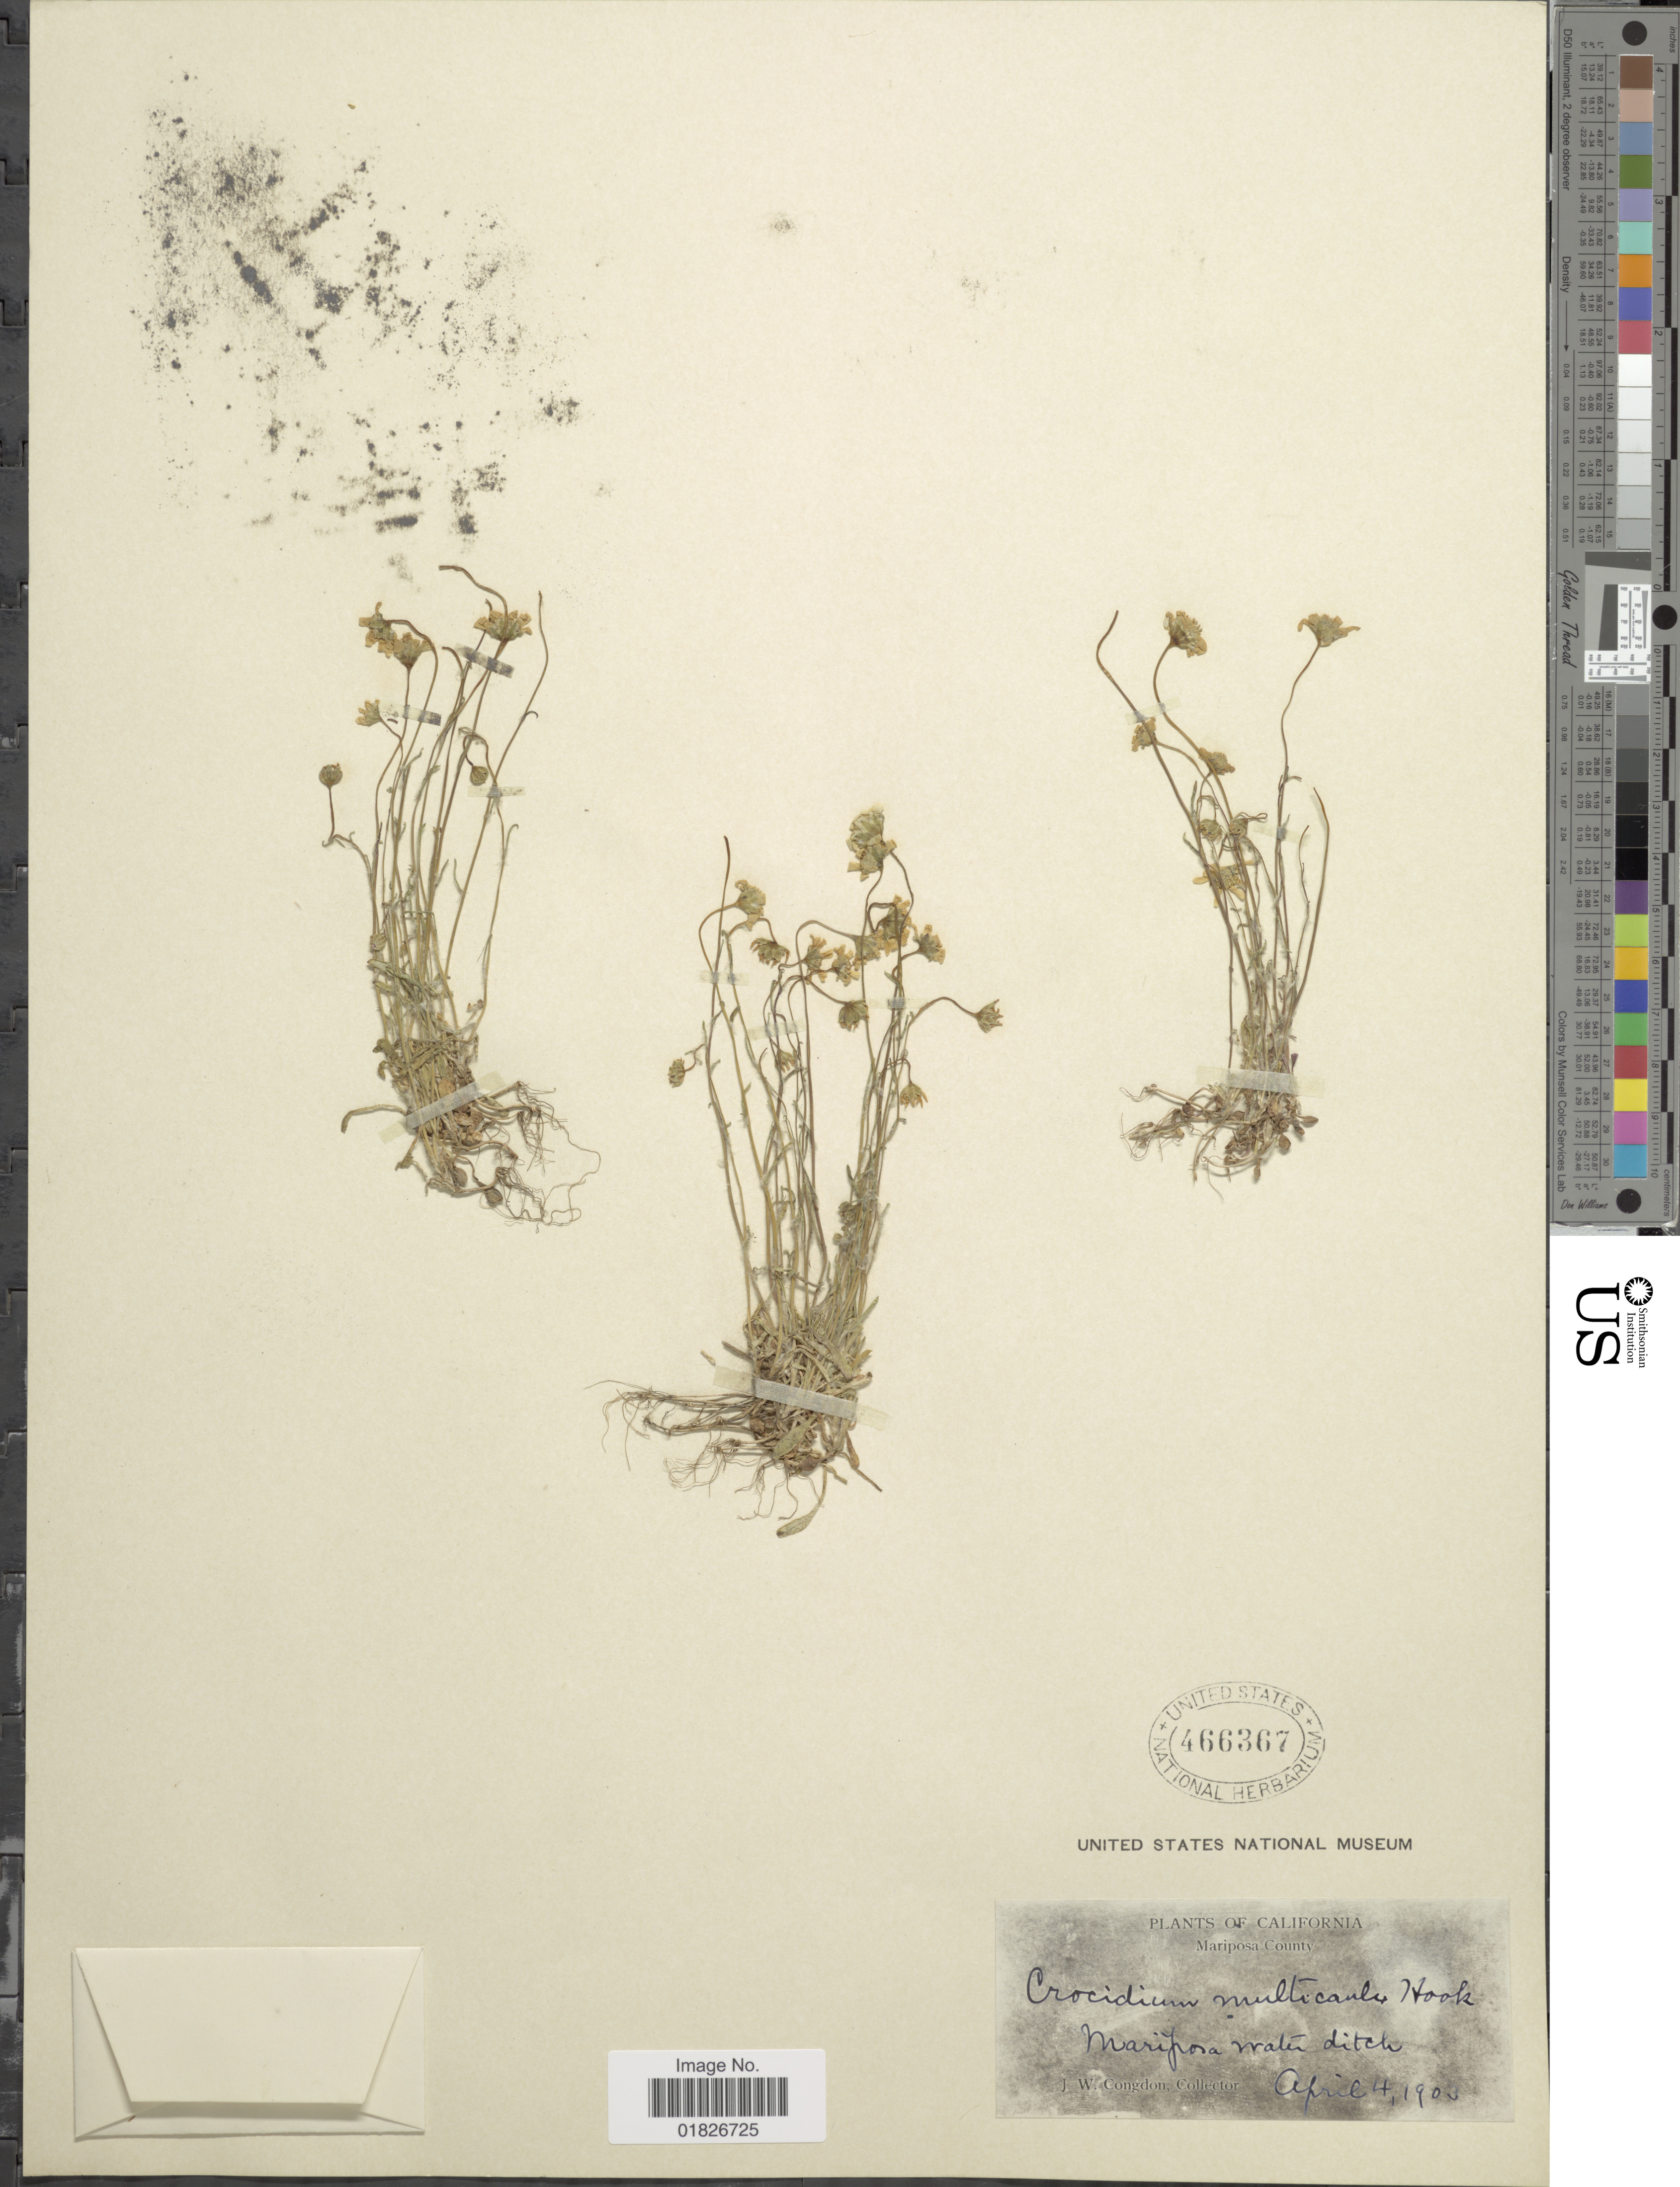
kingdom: Plantae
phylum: Tracheophyta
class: Magnoliopsida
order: Asterales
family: Asteraceae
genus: Crocidium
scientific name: Crocidium multicaule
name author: Hook.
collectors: J. W. Congdon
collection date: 1903-04-04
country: United States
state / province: California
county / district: Mariposa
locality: Mariposa County, Mariposa Water Ditch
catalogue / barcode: US 466367